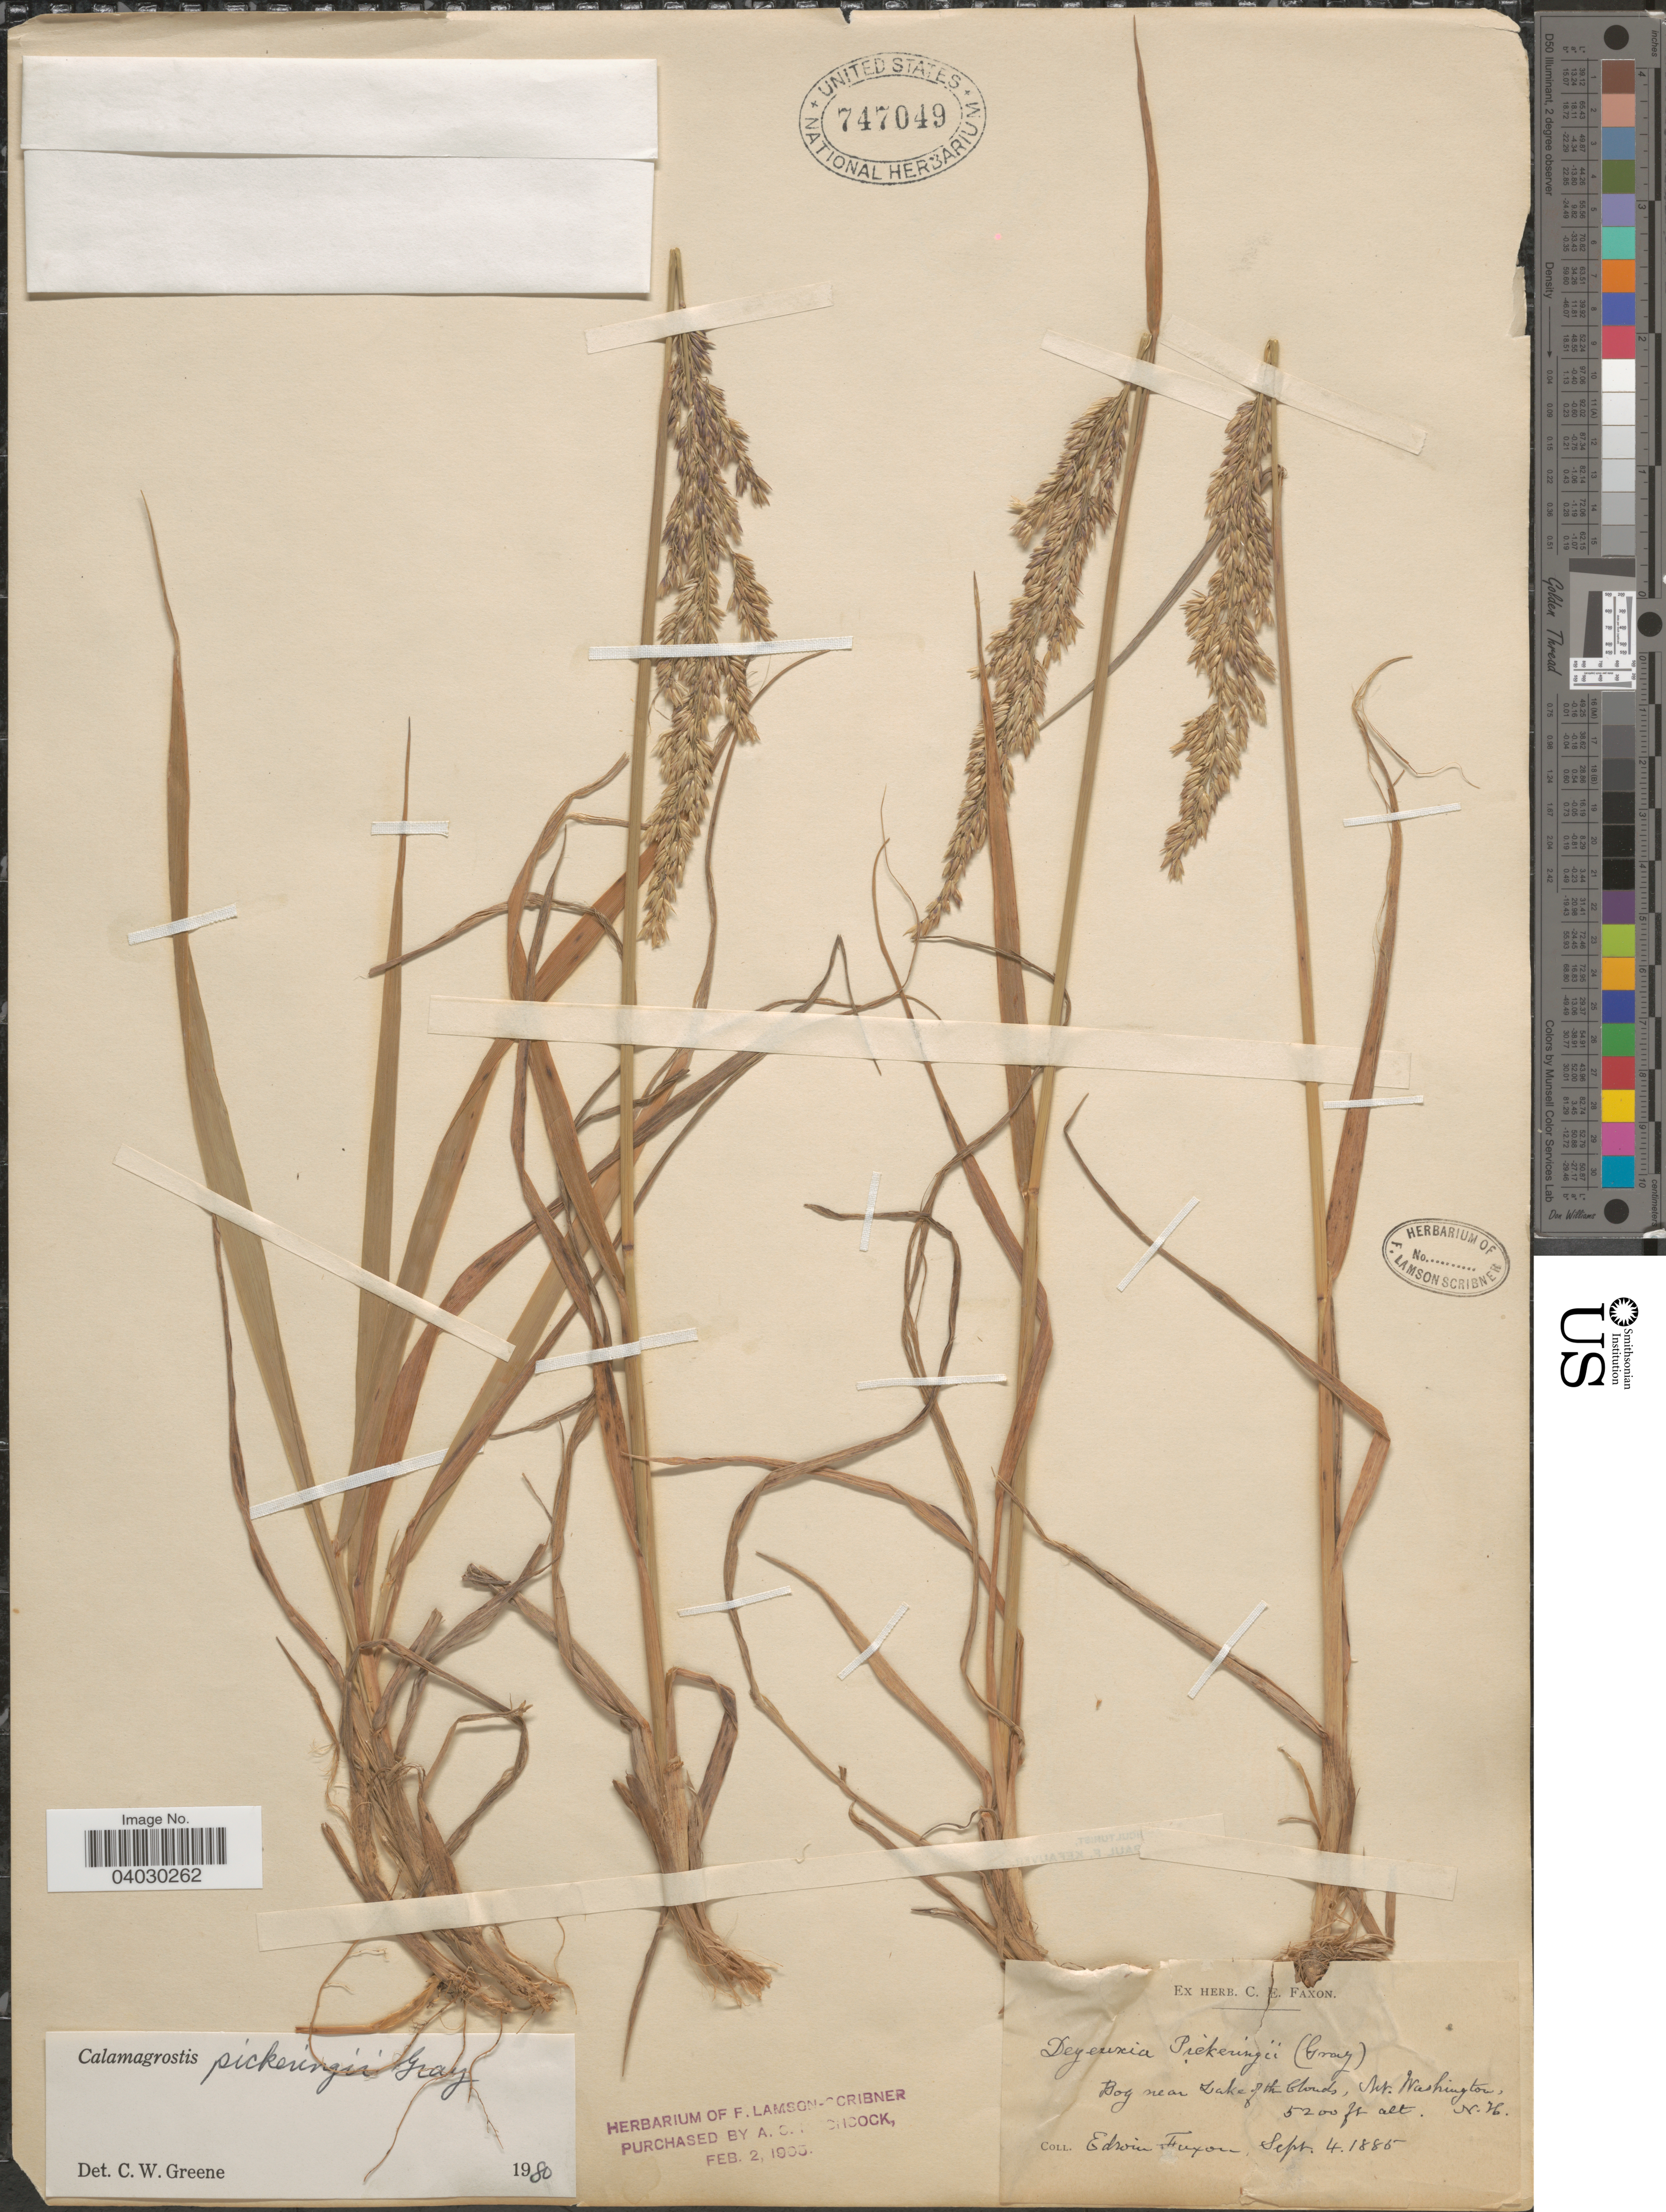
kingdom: Plantae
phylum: Tracheophyta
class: Liliopsida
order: Poales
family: Poaceae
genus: Calamagrostis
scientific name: Calamagrostis pickeringii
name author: A. Gray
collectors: E. Faxon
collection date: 1885-09-04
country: United States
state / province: New Hampshire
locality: Bog near Lake of the Clouds, Mt. Washington.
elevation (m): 1585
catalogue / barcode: US 747049